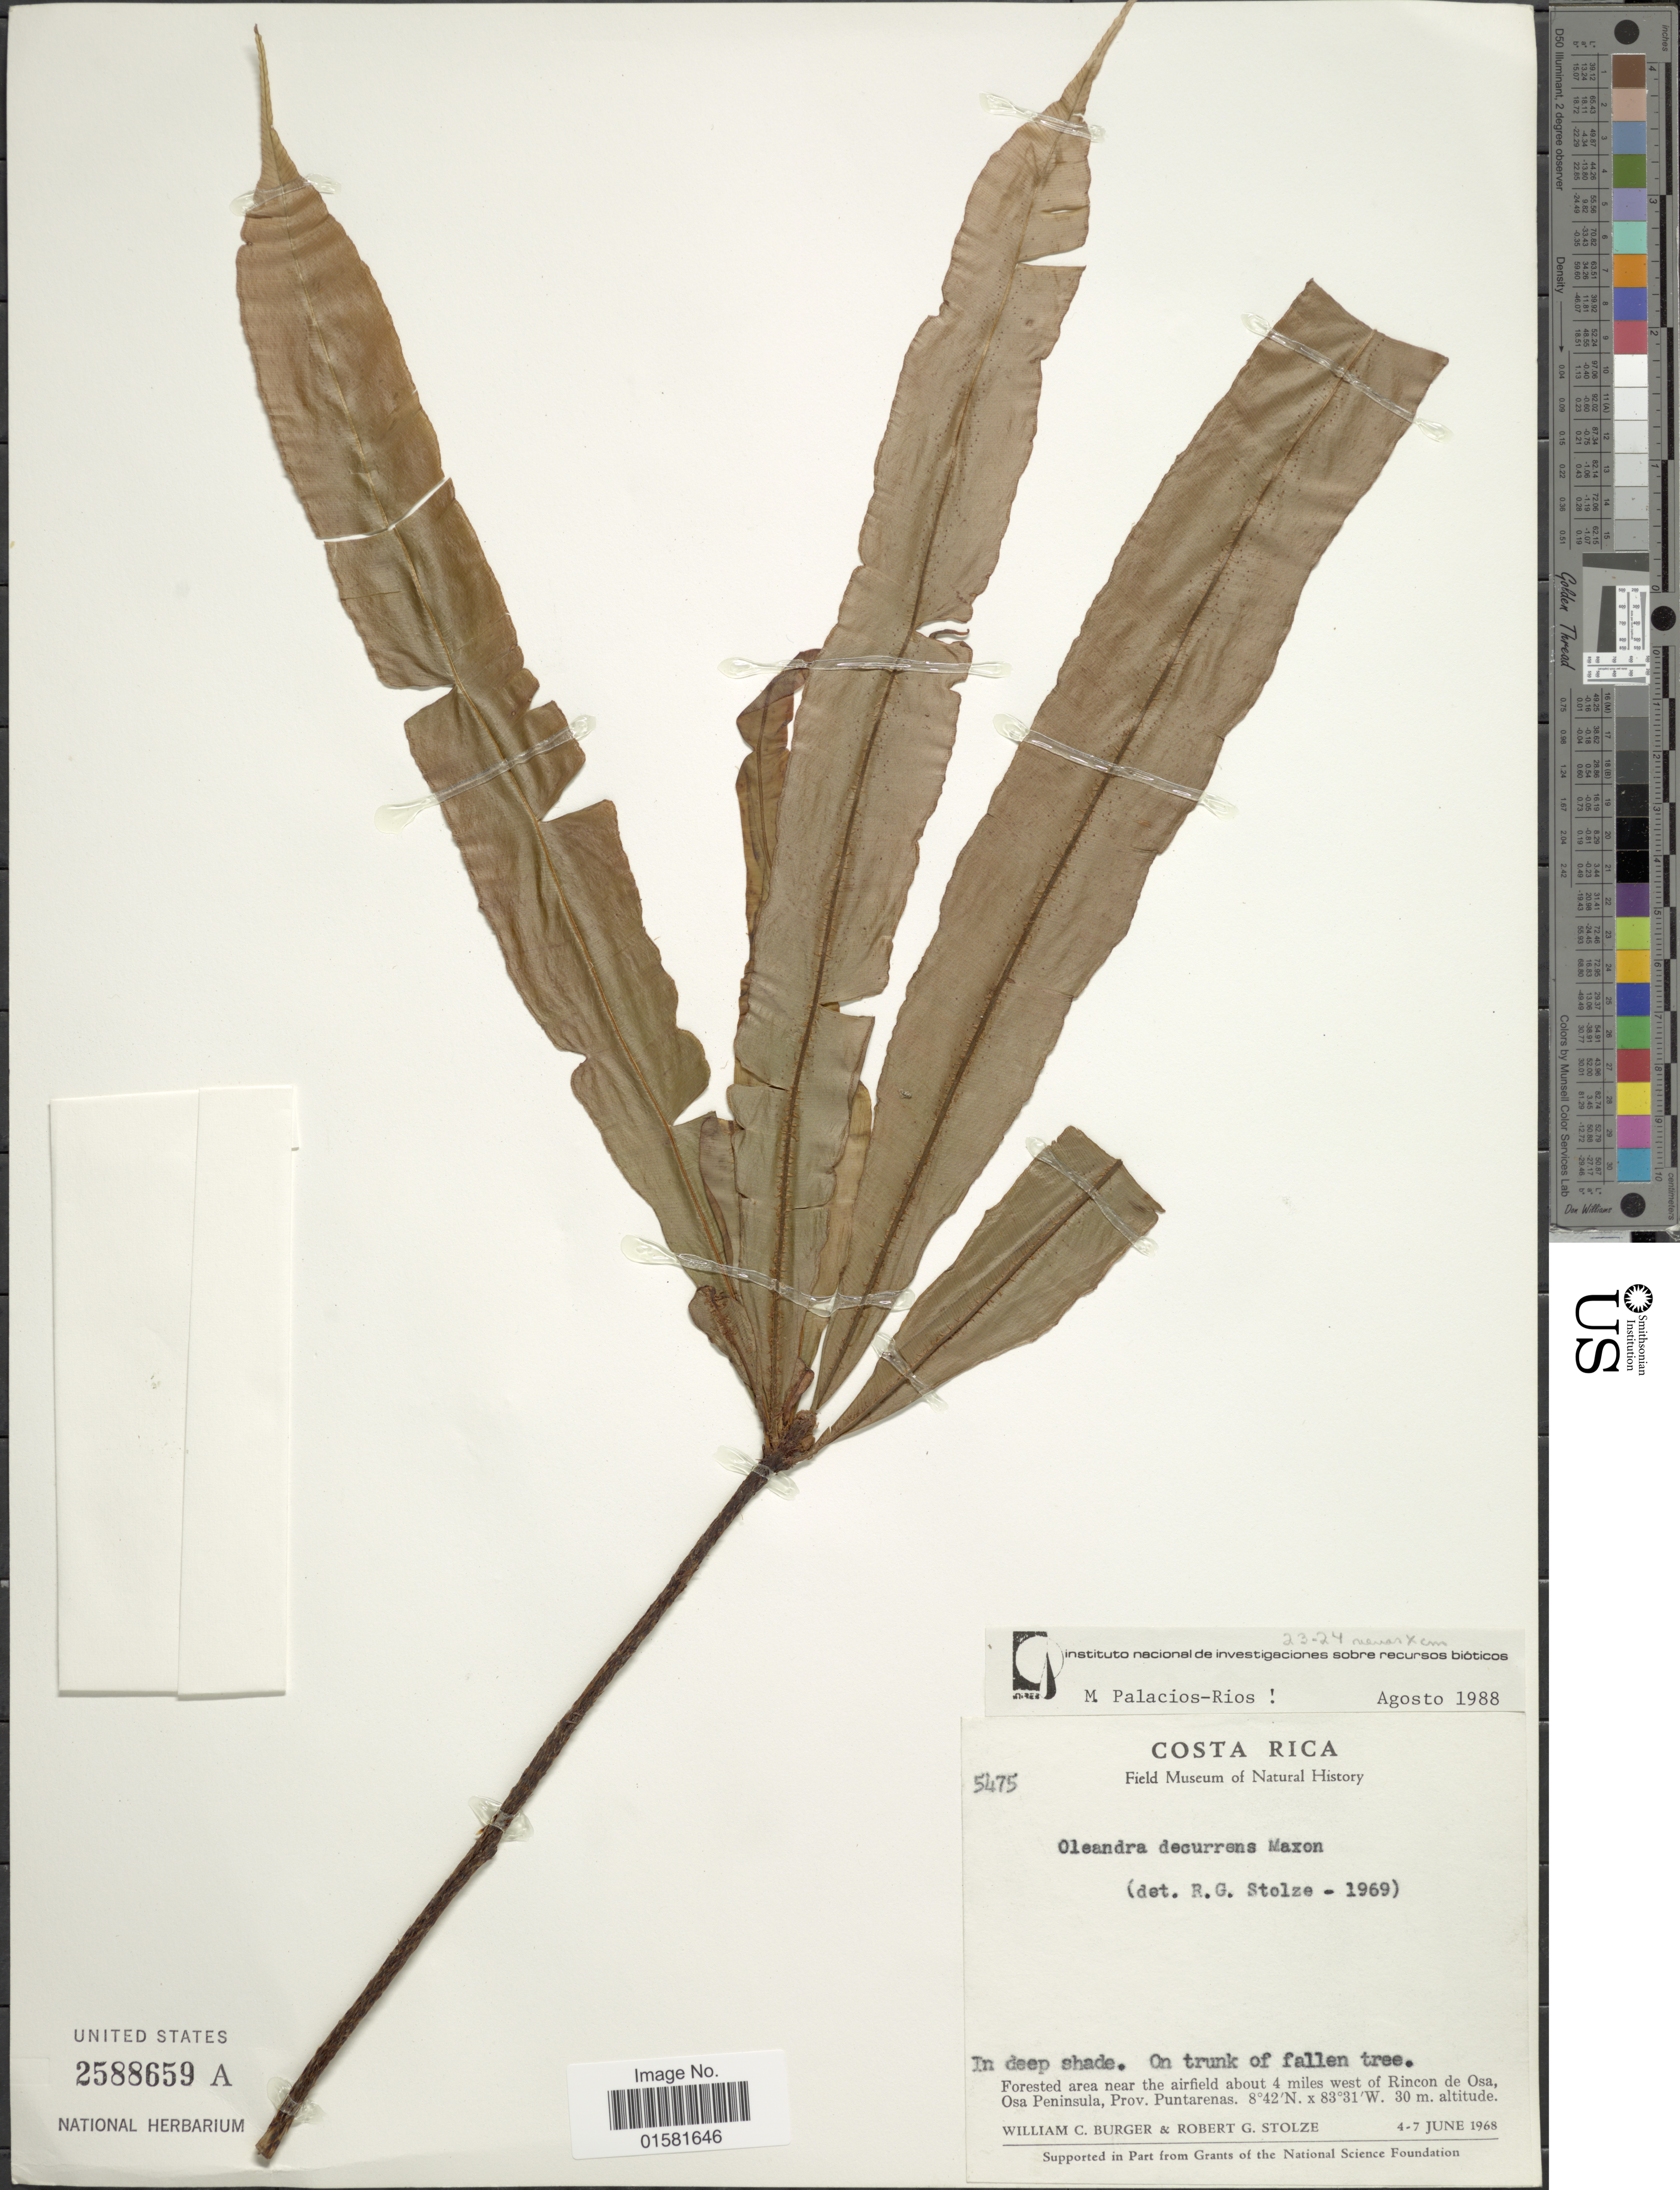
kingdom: Plantae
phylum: Tracheophyta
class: Polypodiopsida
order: Polypodiales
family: Oleandraceae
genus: Oleandra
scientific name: Oleandra decurrens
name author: Maxon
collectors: W. Burger & R. G. Stolze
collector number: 5475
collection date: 1968-07-04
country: Costa Rica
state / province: Puntarenas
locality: Costa Rica, forested area near the arifield about 4 miles west of Rincon de Osa, Osa Peninsula, Prov. Puntarenas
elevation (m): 30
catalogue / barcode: US 2588659A